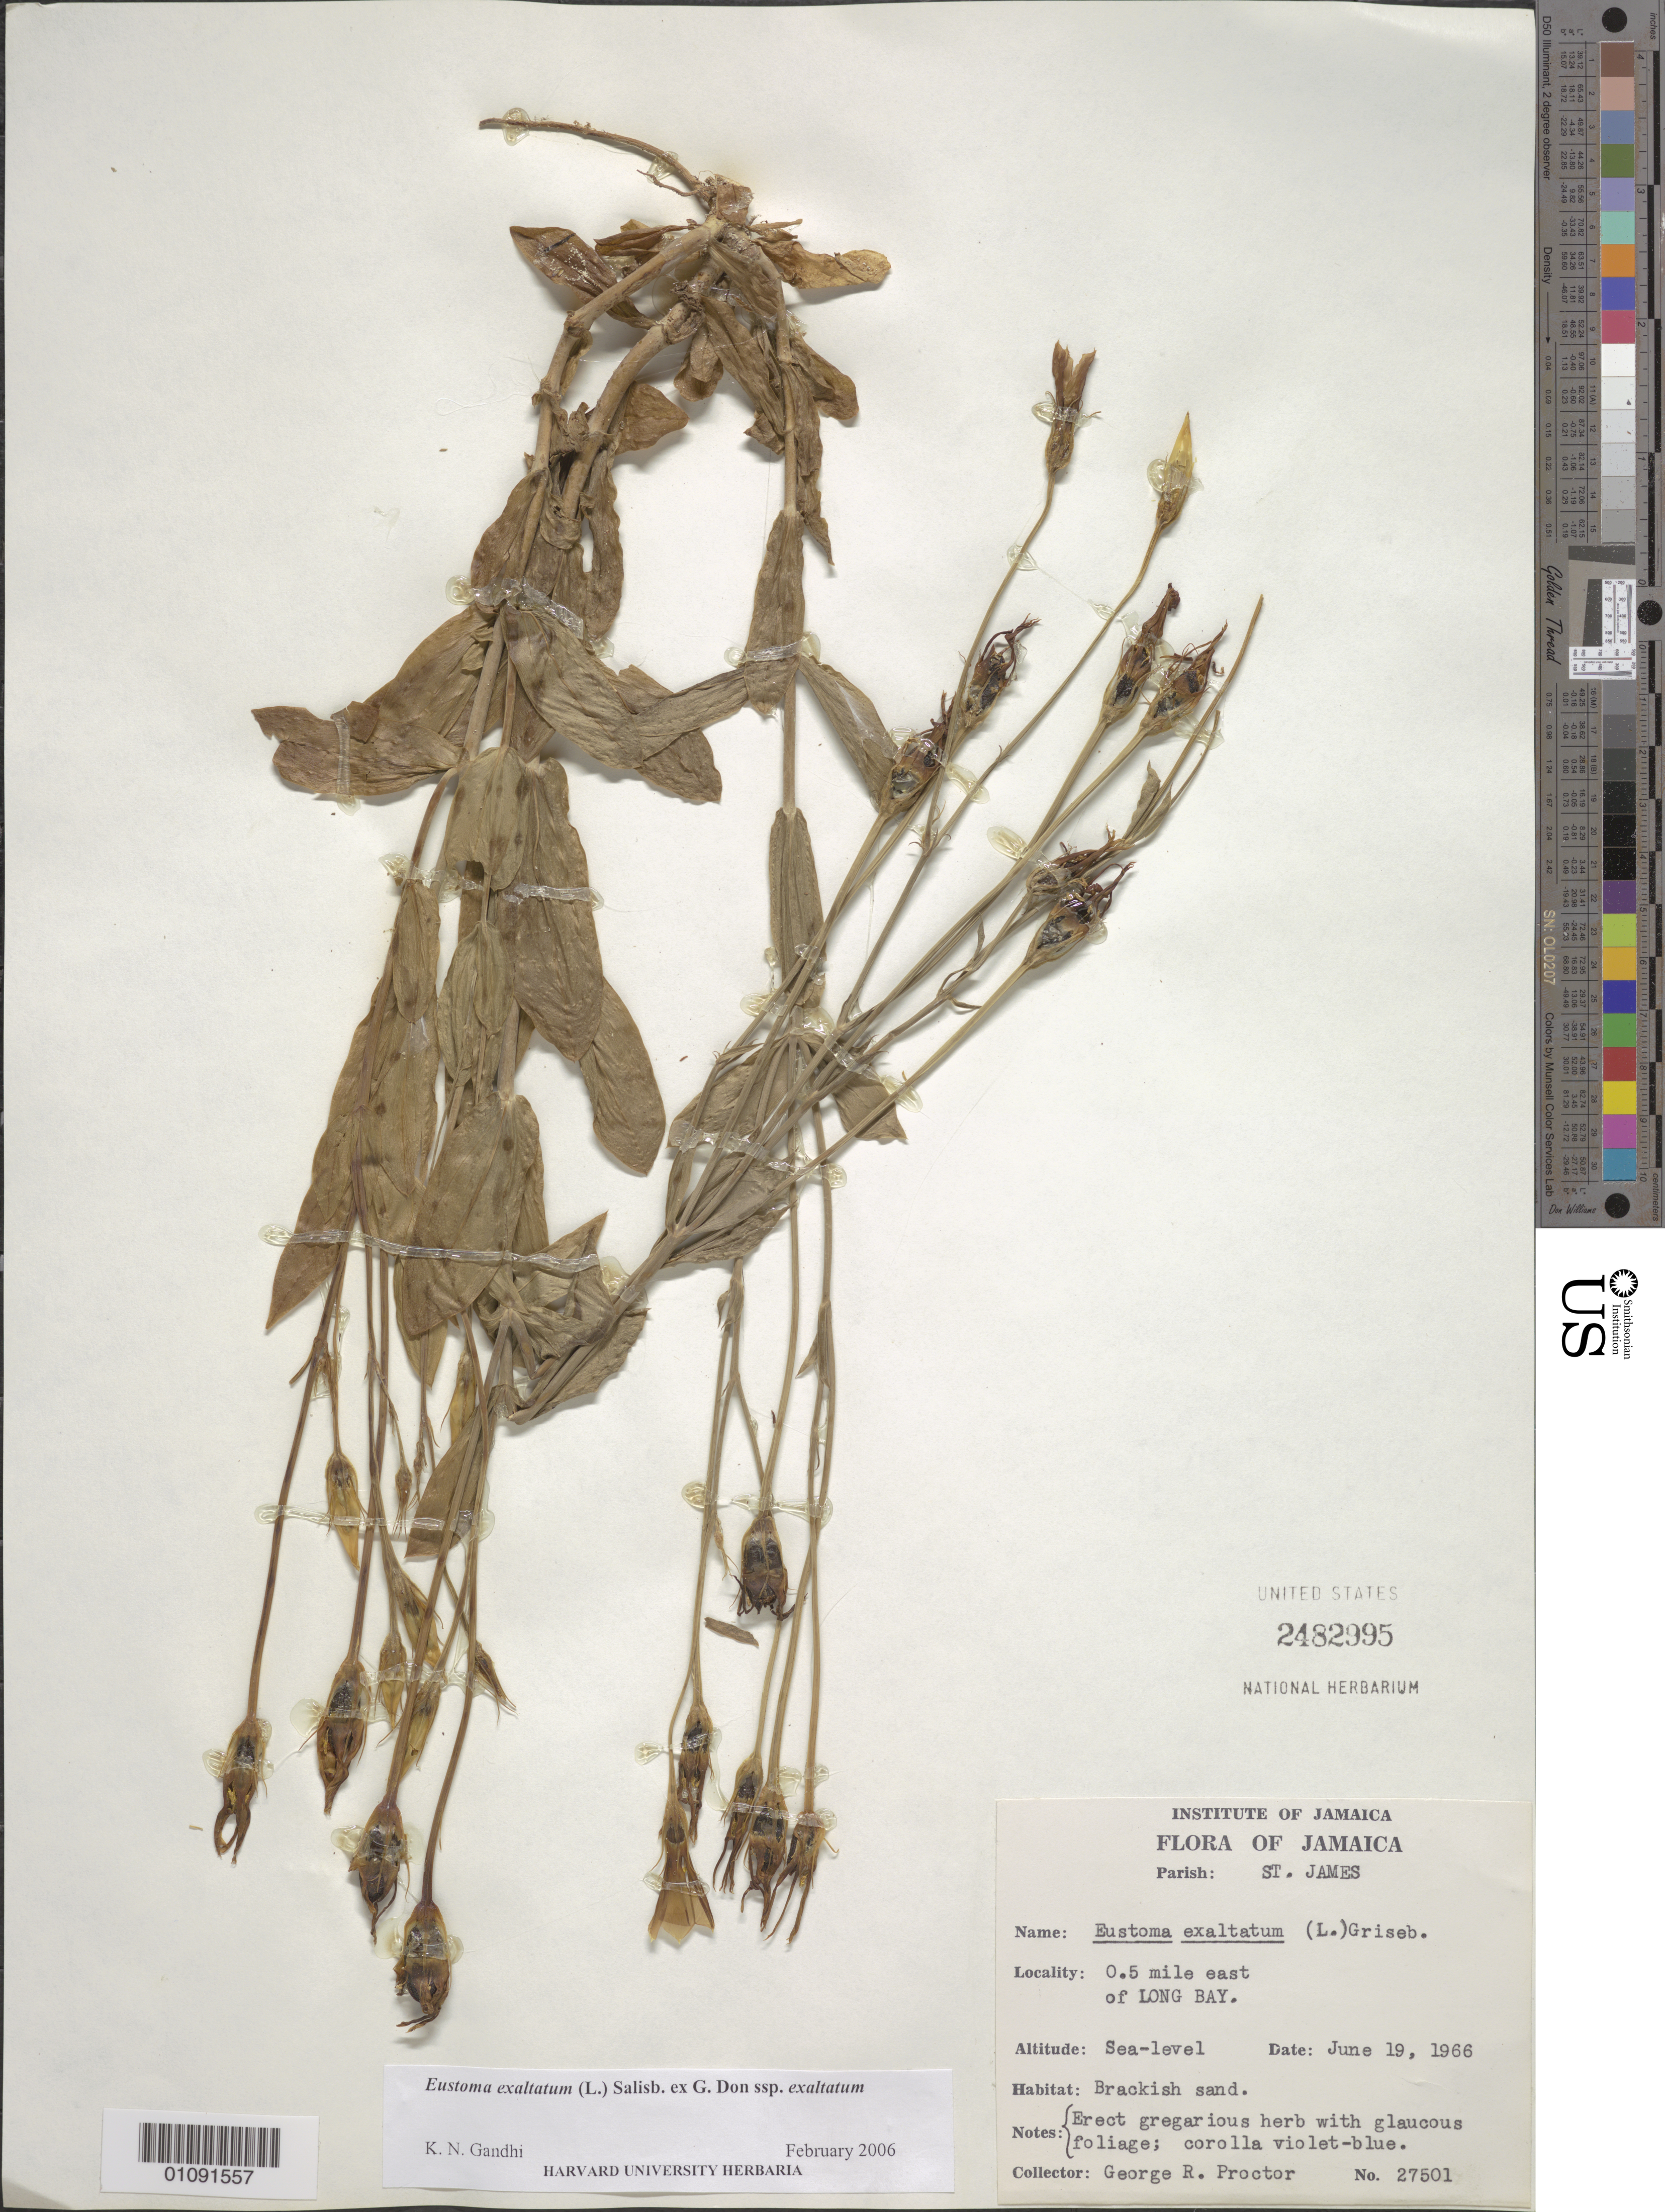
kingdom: Plantae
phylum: Tracheophyta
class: Magnoliopsida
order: Gentianales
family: Gentianaceae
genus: Eustoma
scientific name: Eustoma exaltatum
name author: (L.) Salisb. ex Don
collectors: G. R. Proctor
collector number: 27501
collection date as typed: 19 Jun 1966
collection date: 1966-06-19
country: Jamaica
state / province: Saint James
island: Jamaica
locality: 0.5mile E of Long Bay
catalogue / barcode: US 2482995